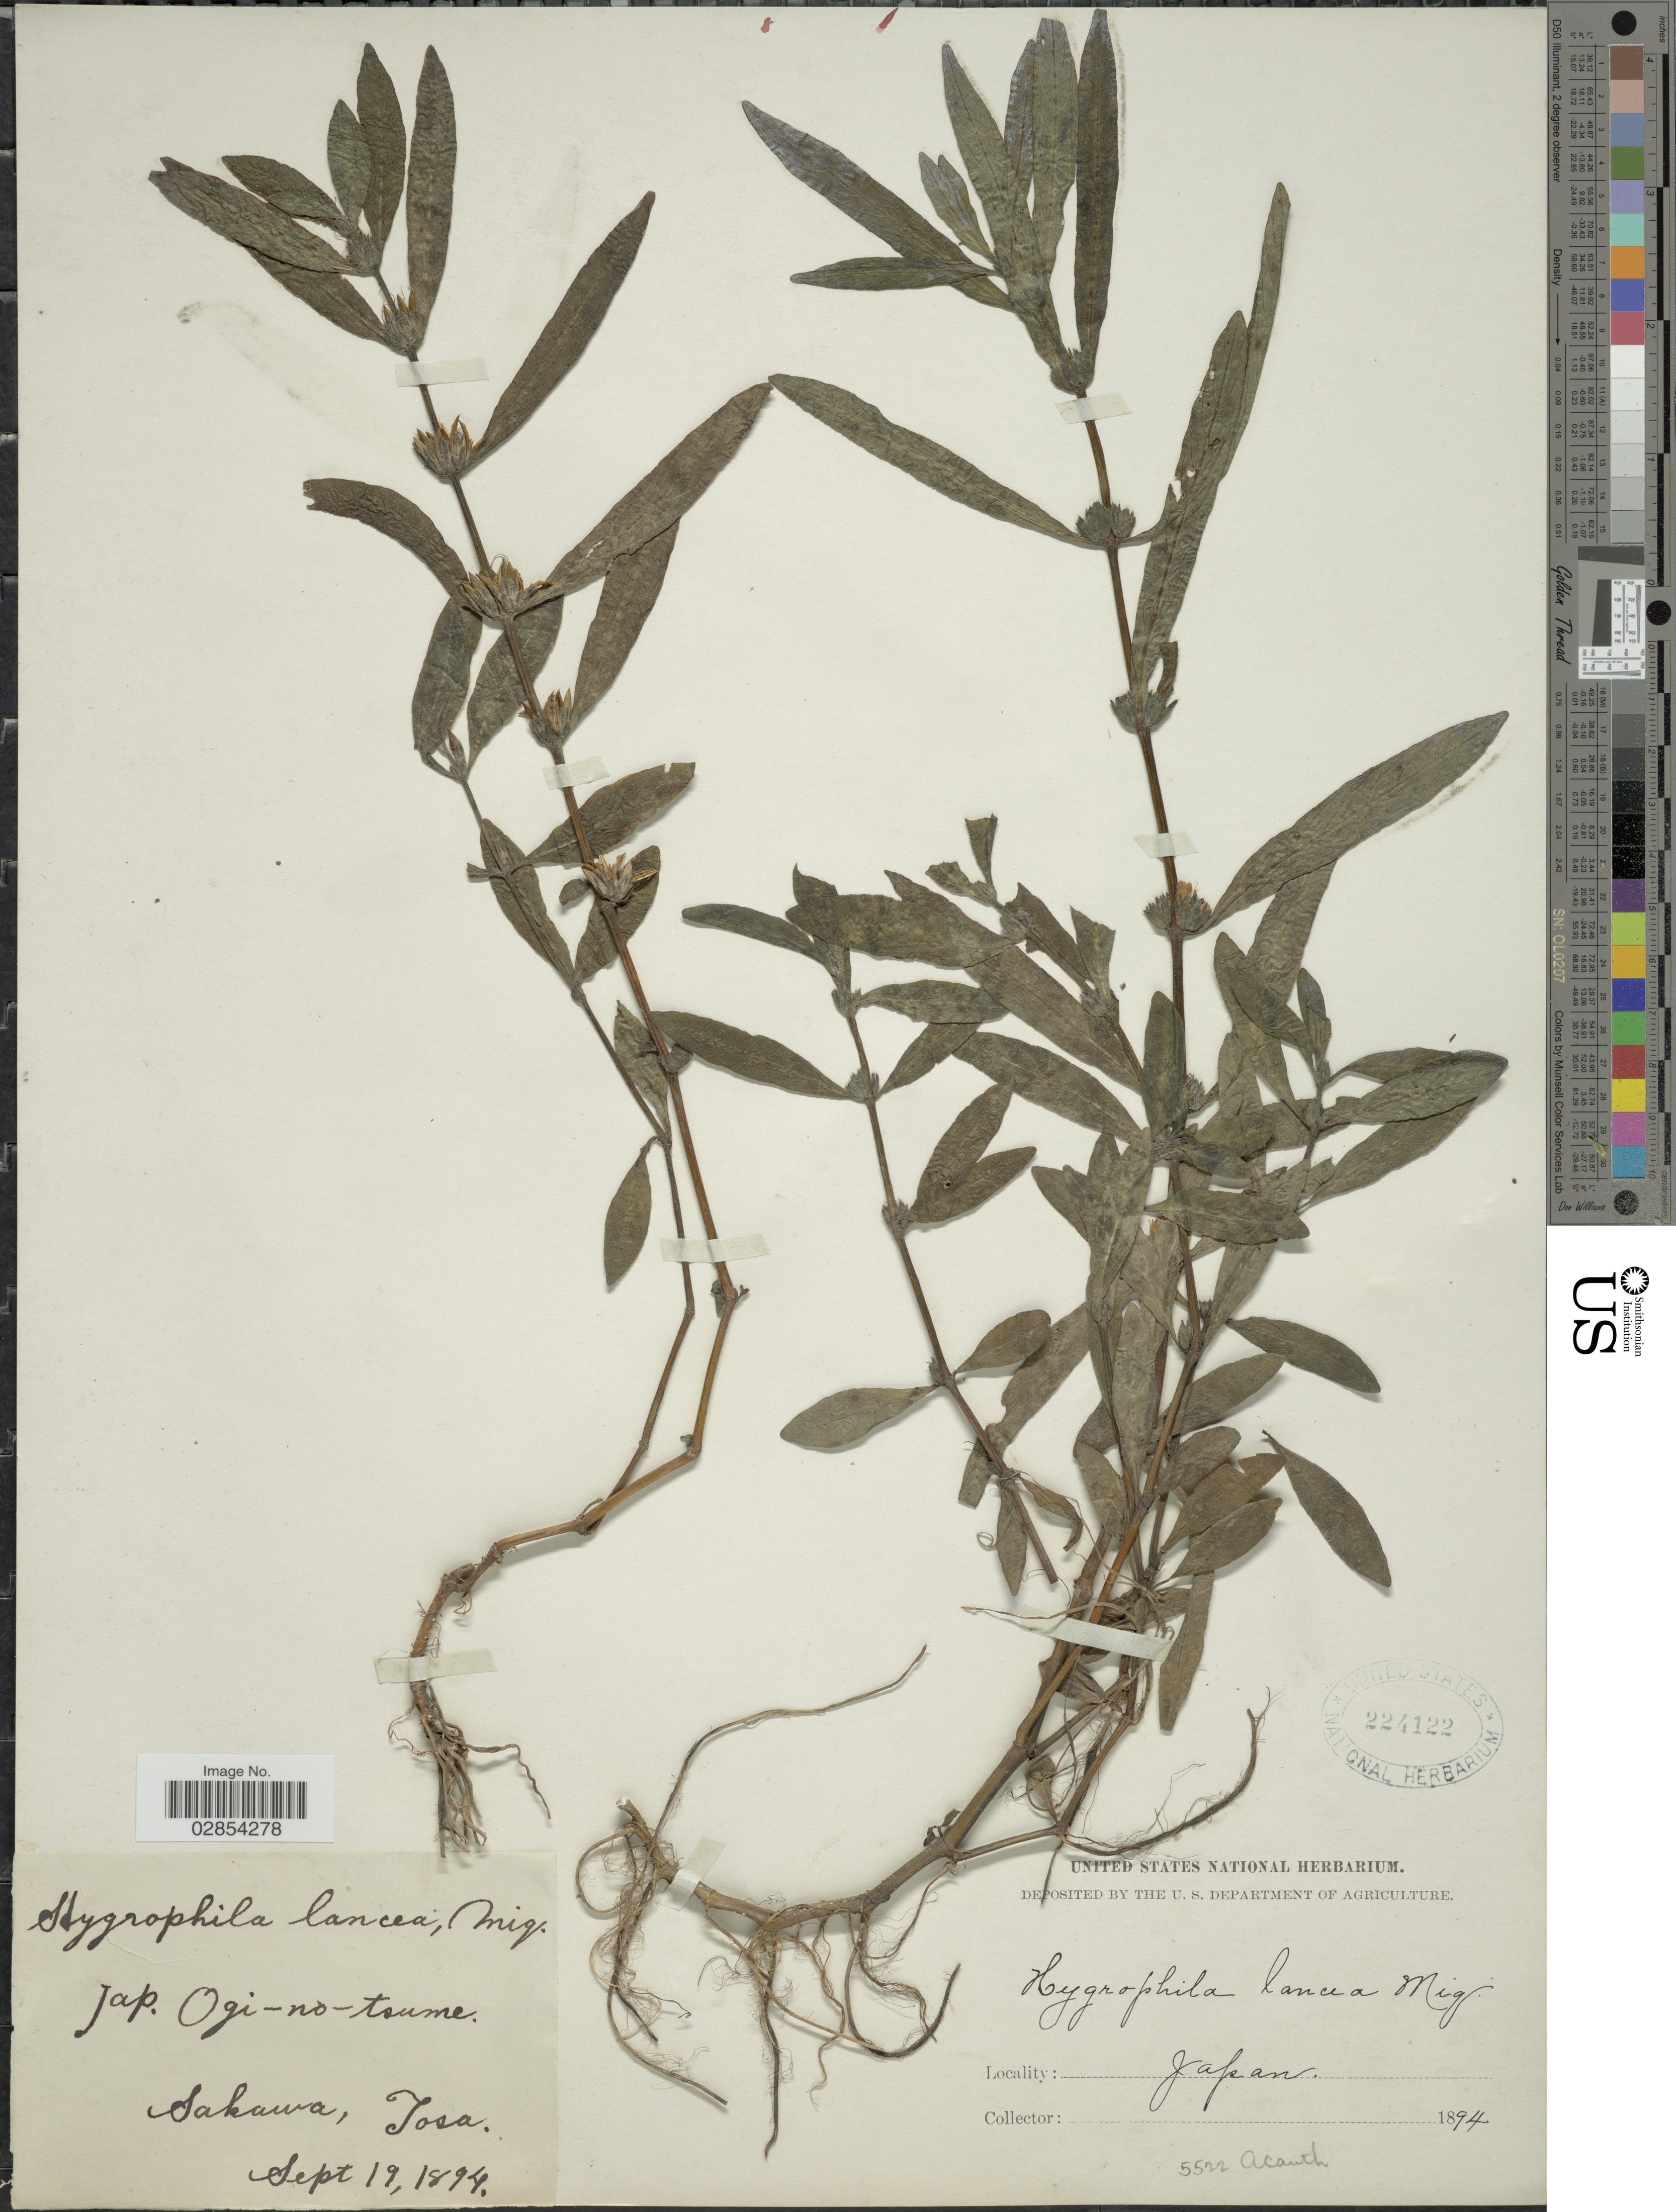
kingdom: Plantae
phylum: Tracheophyta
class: Magnoliopsida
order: Lamiales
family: Acanthaceae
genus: Hygrophila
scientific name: Hygrophila lancea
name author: Miq.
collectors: ex herb. U. S. Department of Agriculture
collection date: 1894-09-19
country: Japan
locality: Sakawa, Tosa.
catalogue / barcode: US 224122